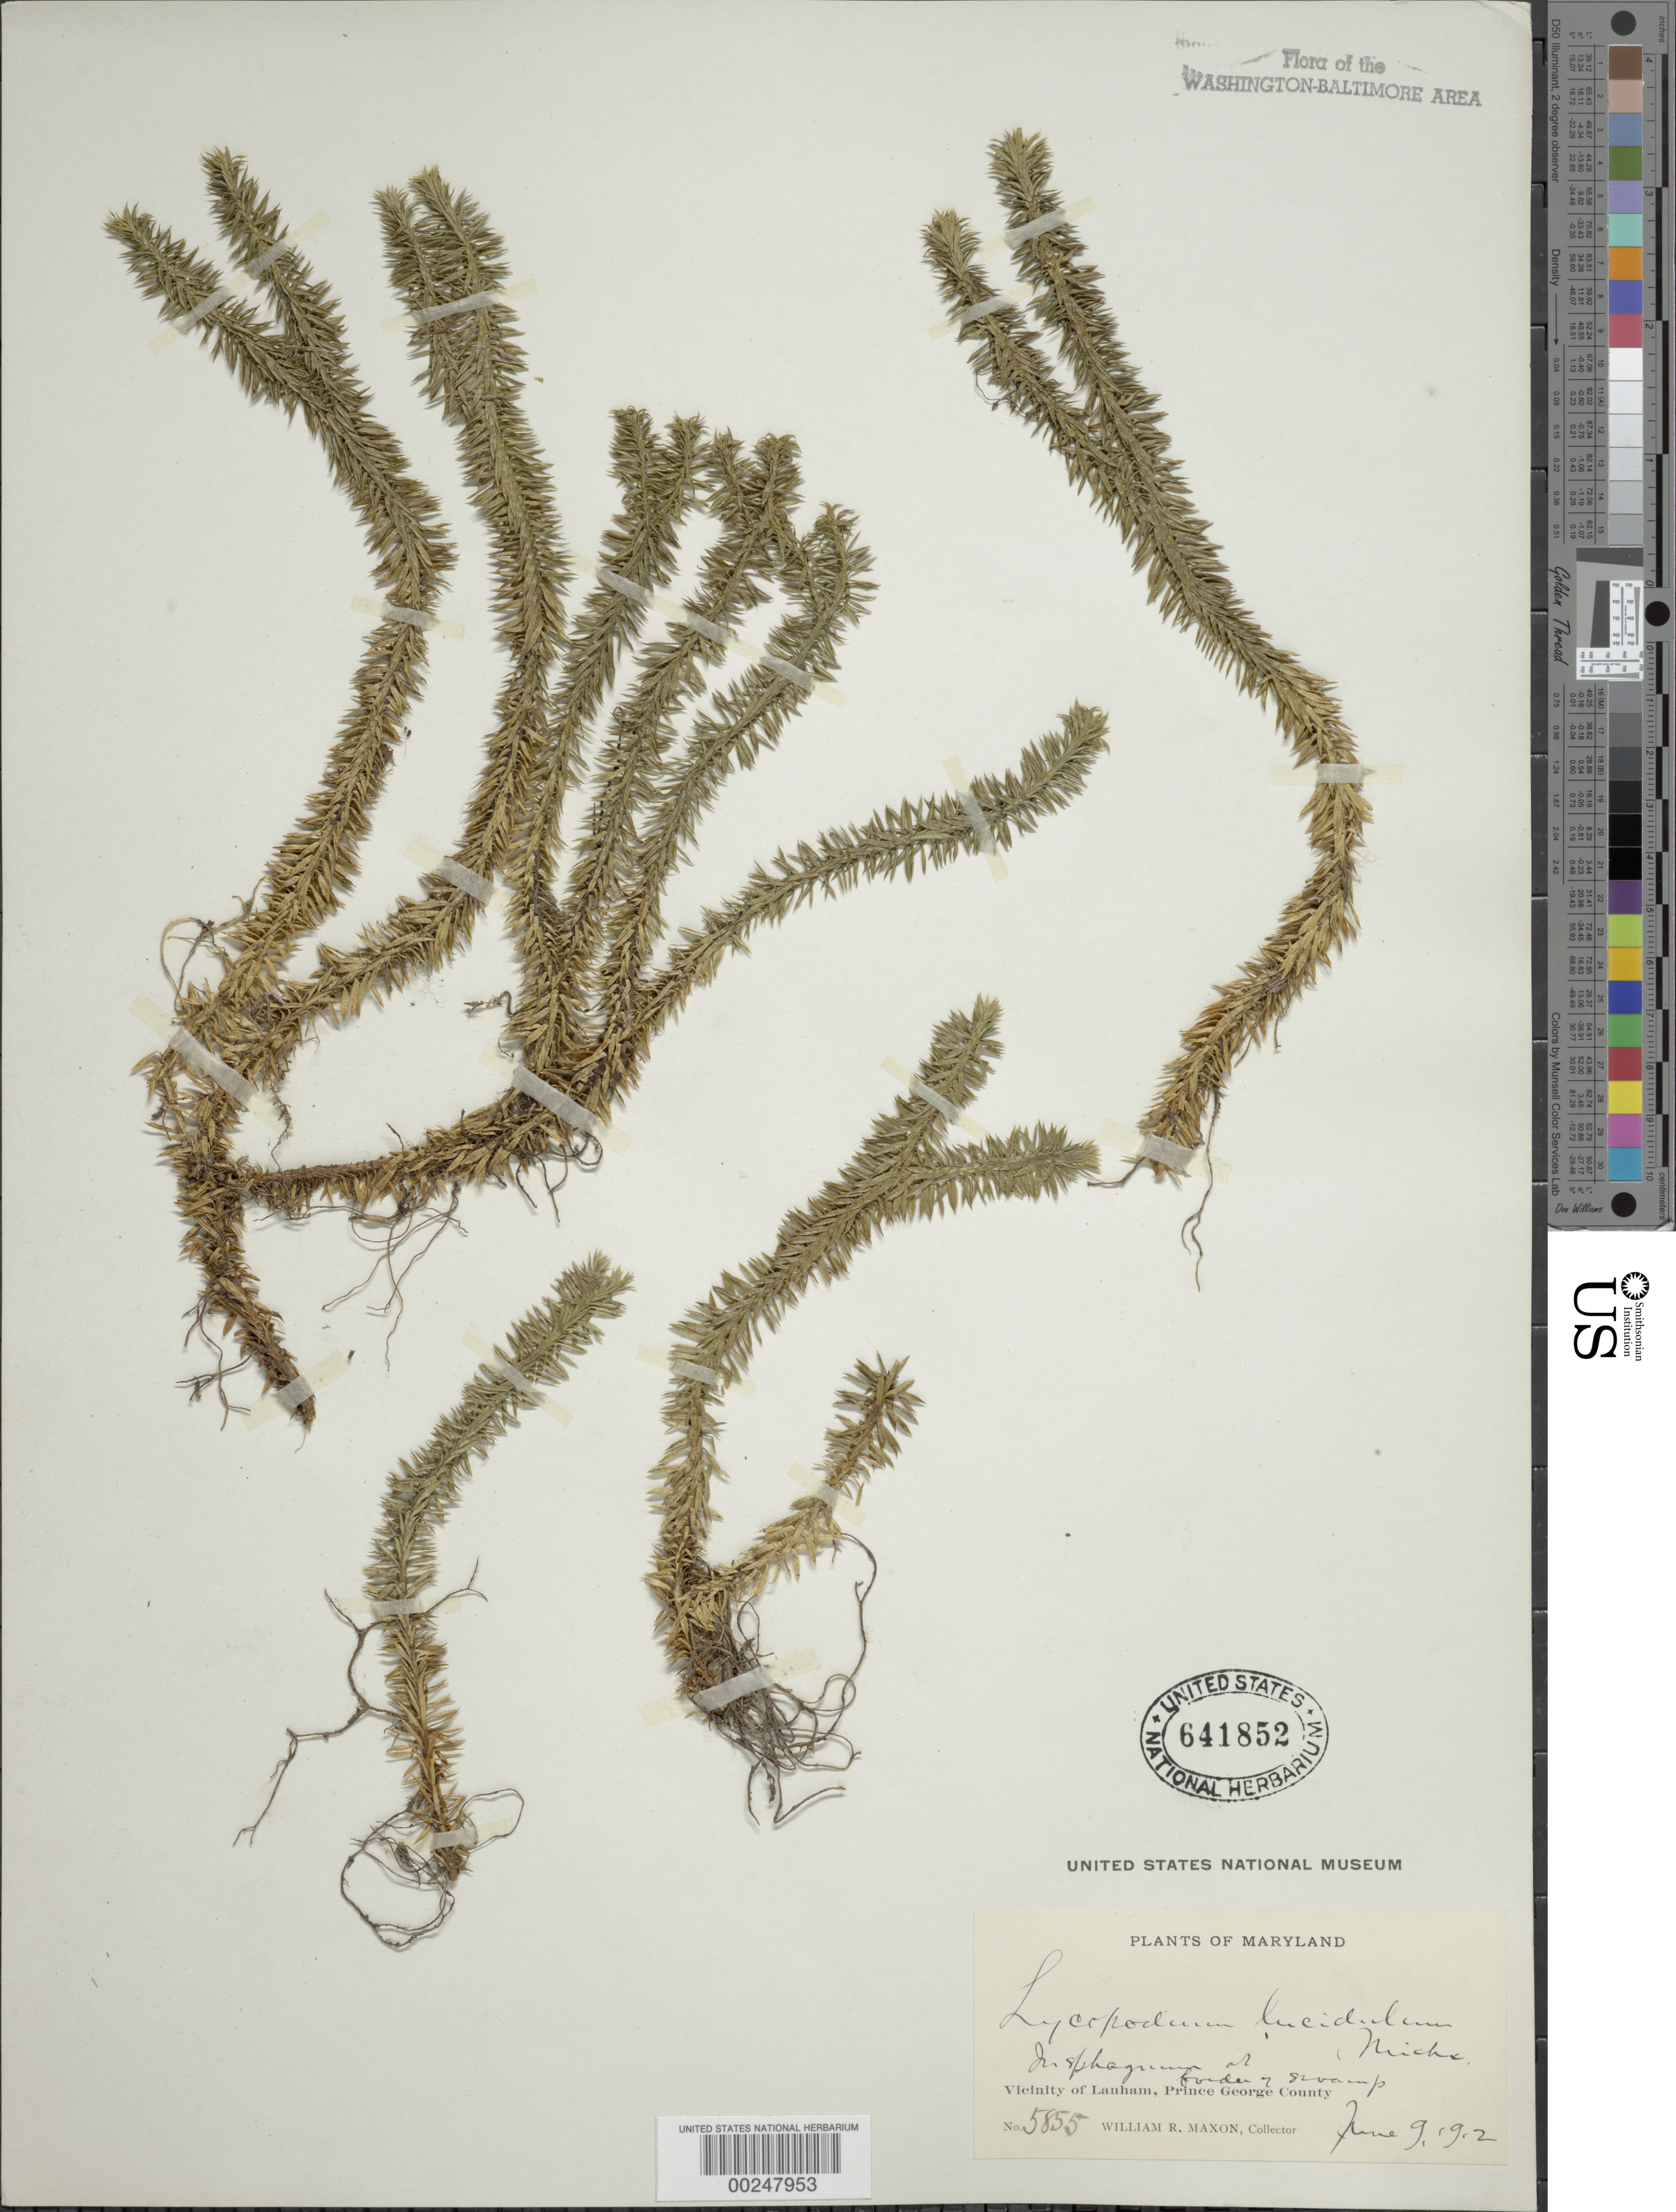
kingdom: Plantae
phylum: Tracheophyta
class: Lycopodiopsida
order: Lycopodiales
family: Lycopodiaceae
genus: Huperzia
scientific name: Huperzia lucidula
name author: (Michx.) Trevis.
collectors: W. R. Maxon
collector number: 5855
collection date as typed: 09 Jun 1912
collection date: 1912-06-09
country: United States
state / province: Maryland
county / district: Prince George's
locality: Lanham vicinity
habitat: Sphagum or border of swamp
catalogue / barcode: US 641852